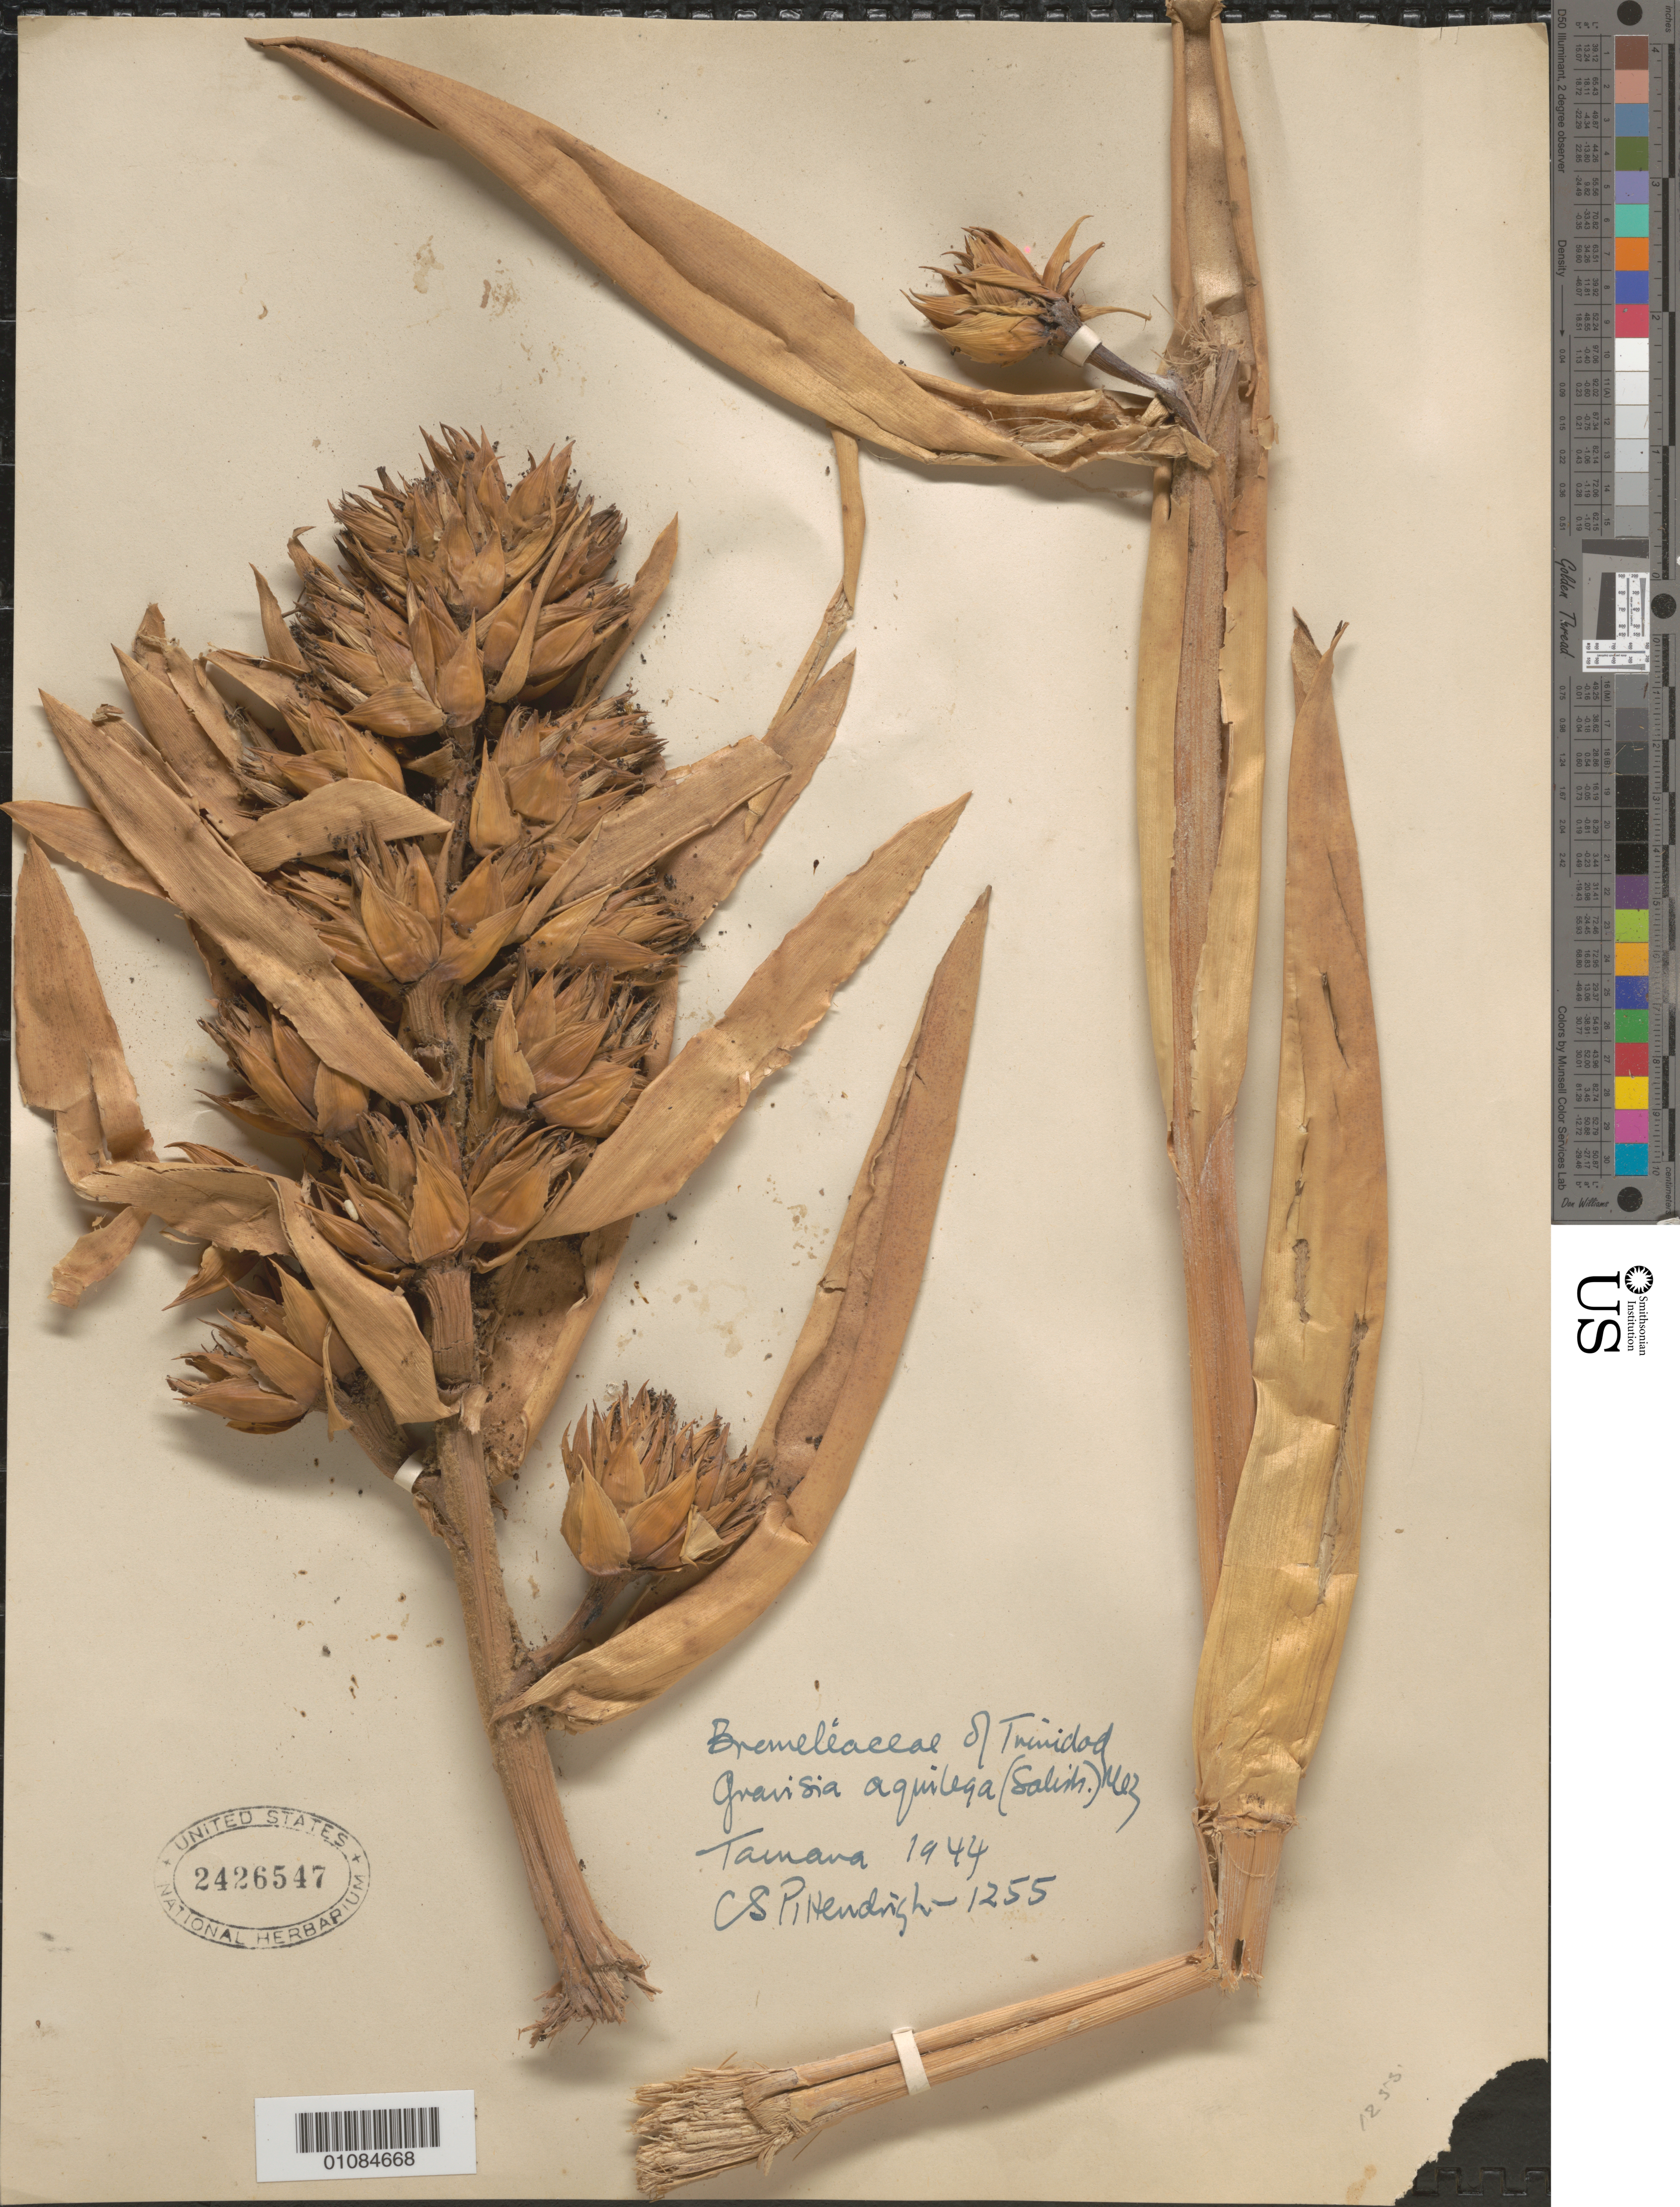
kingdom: Plantae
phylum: Tracheophyta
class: Liliopsida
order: Poales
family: Bromeliaceae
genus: Aechmea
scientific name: Aechmea aquilega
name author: (Salisb.) Griseb.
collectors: C. S. Pittendrigh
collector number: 1255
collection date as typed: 1944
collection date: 1944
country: Trinidad and Tobago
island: Trinidad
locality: Tamana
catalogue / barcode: US 2426547